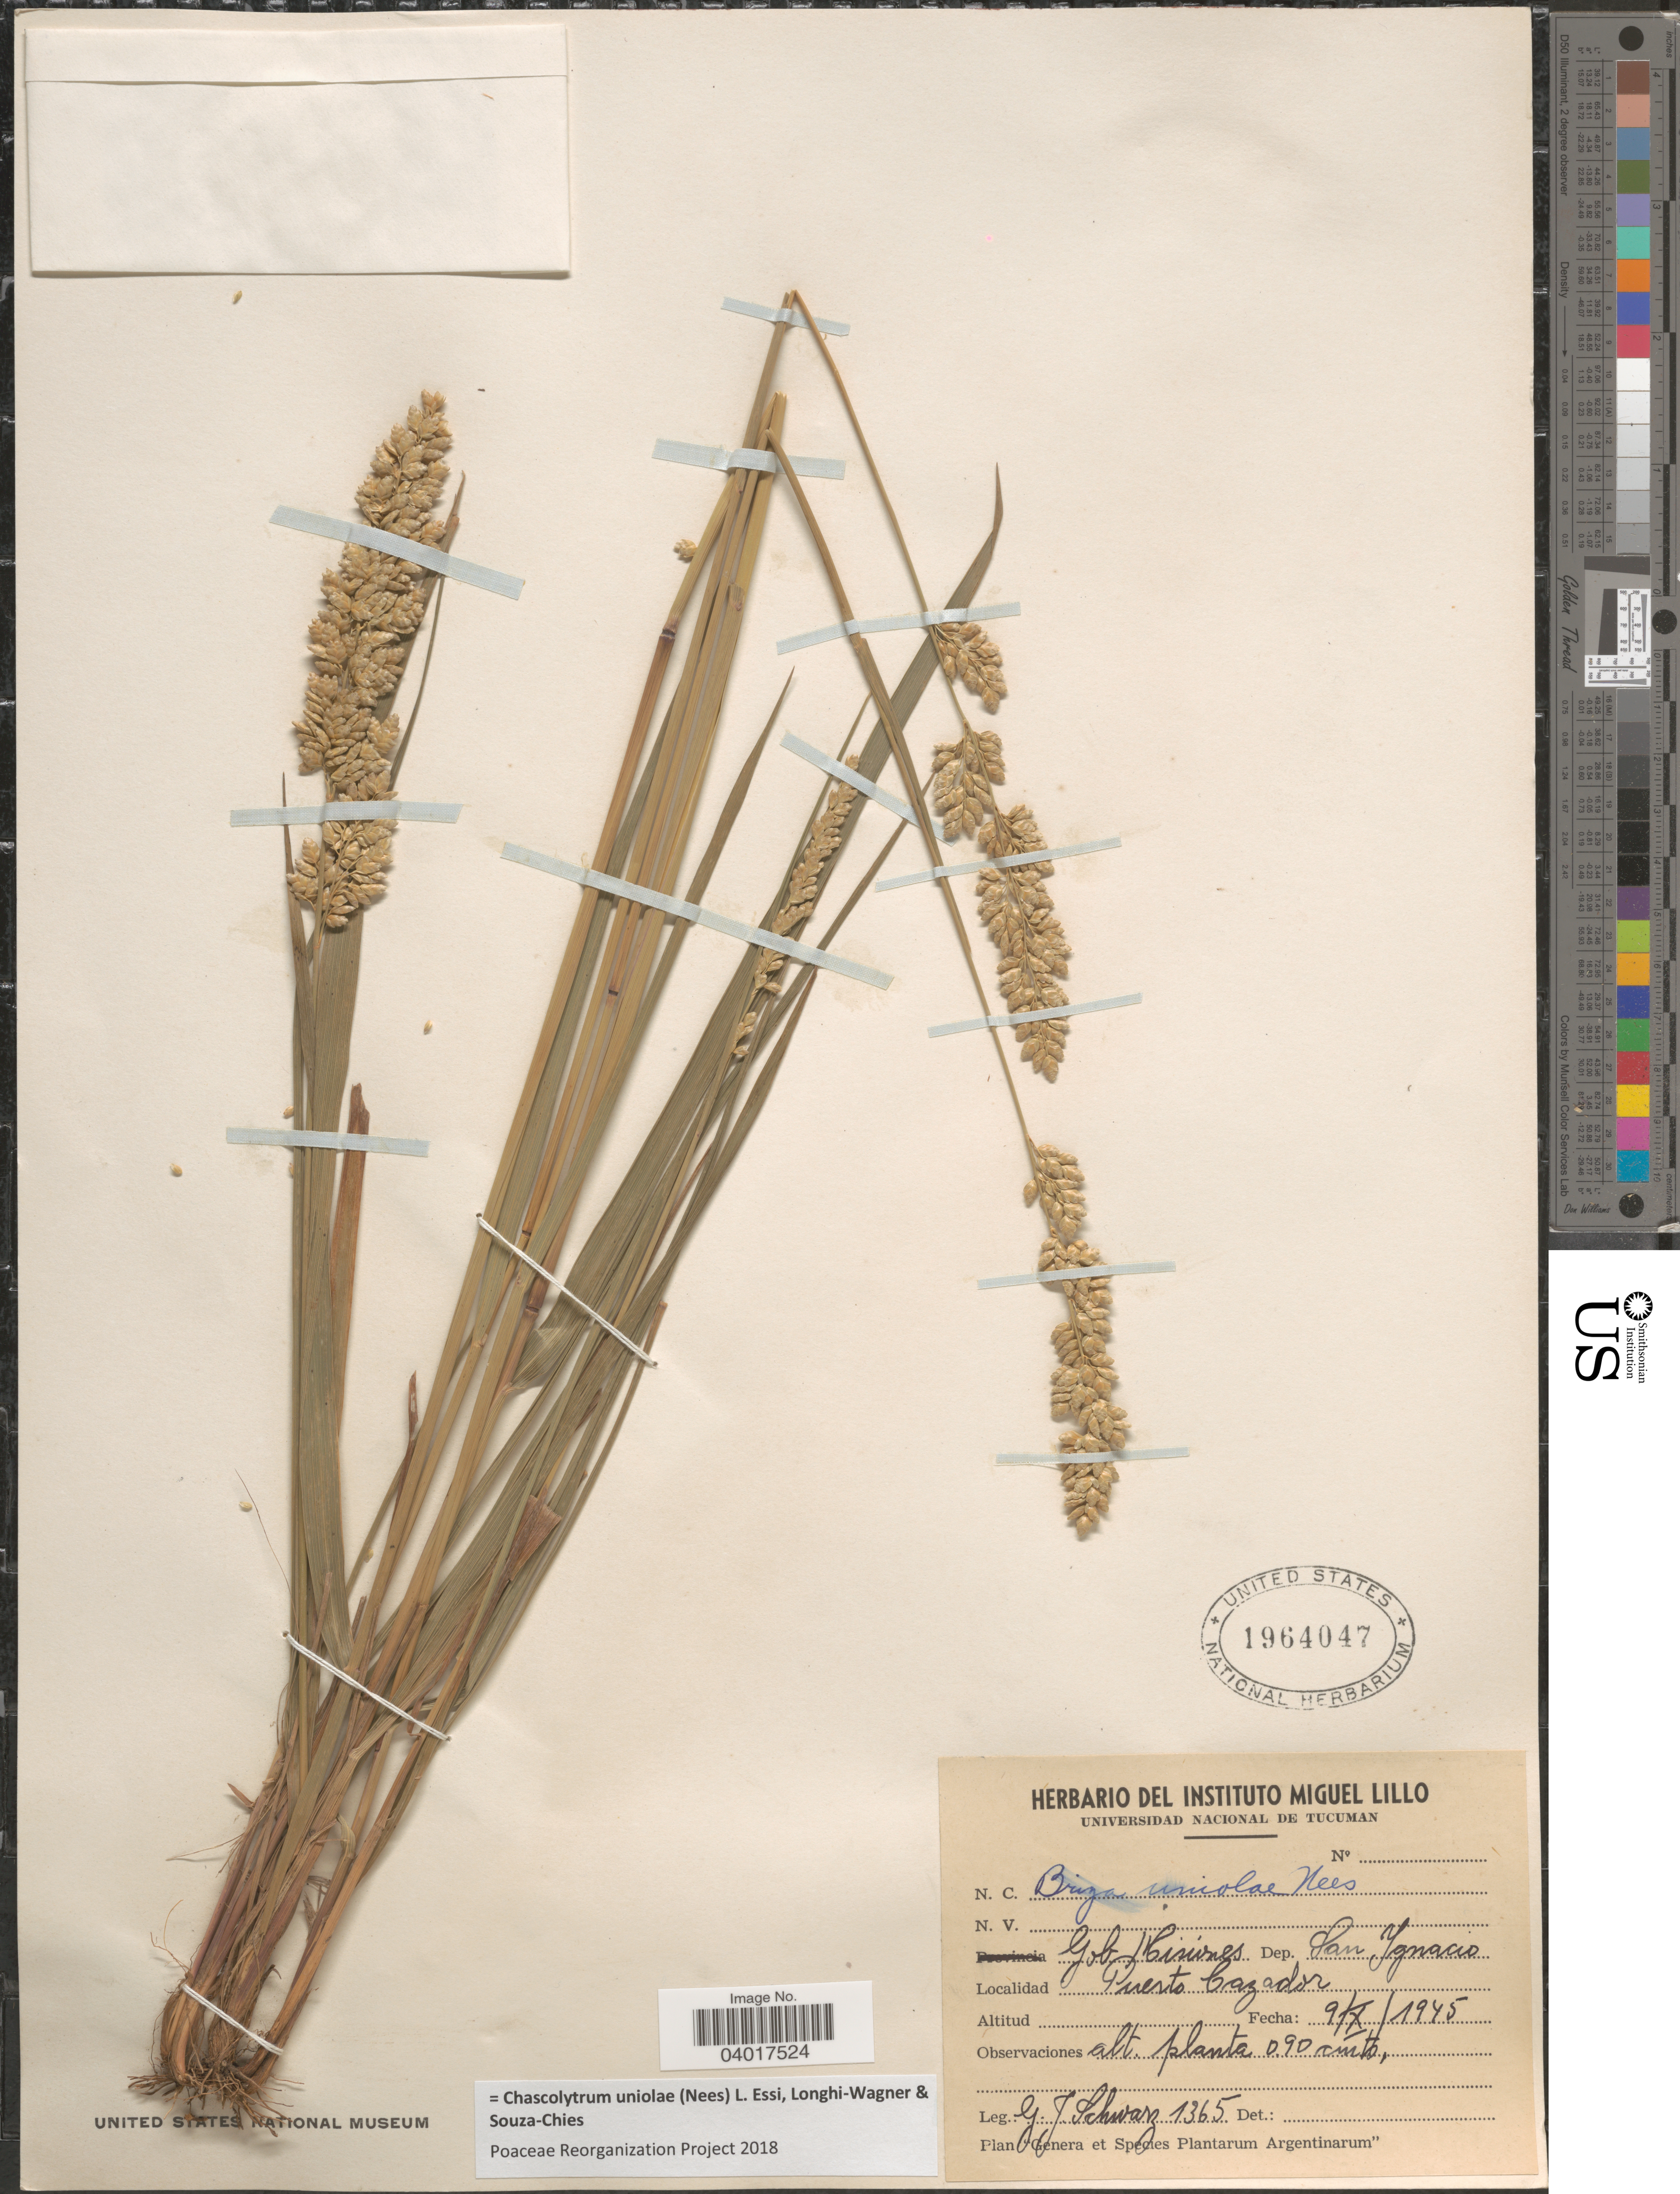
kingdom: Plantae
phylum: Tracheophyta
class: Liliopsida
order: Poales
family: Poaceae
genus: Chascolytrum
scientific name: Chascolytrum uniolae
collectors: G. J. Schwarz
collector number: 1365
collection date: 1945-10-09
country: Argentina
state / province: Misiones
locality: Gob. Misiones. Dep. San Ignacio. Puerto Cazador.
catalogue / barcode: US 1964047